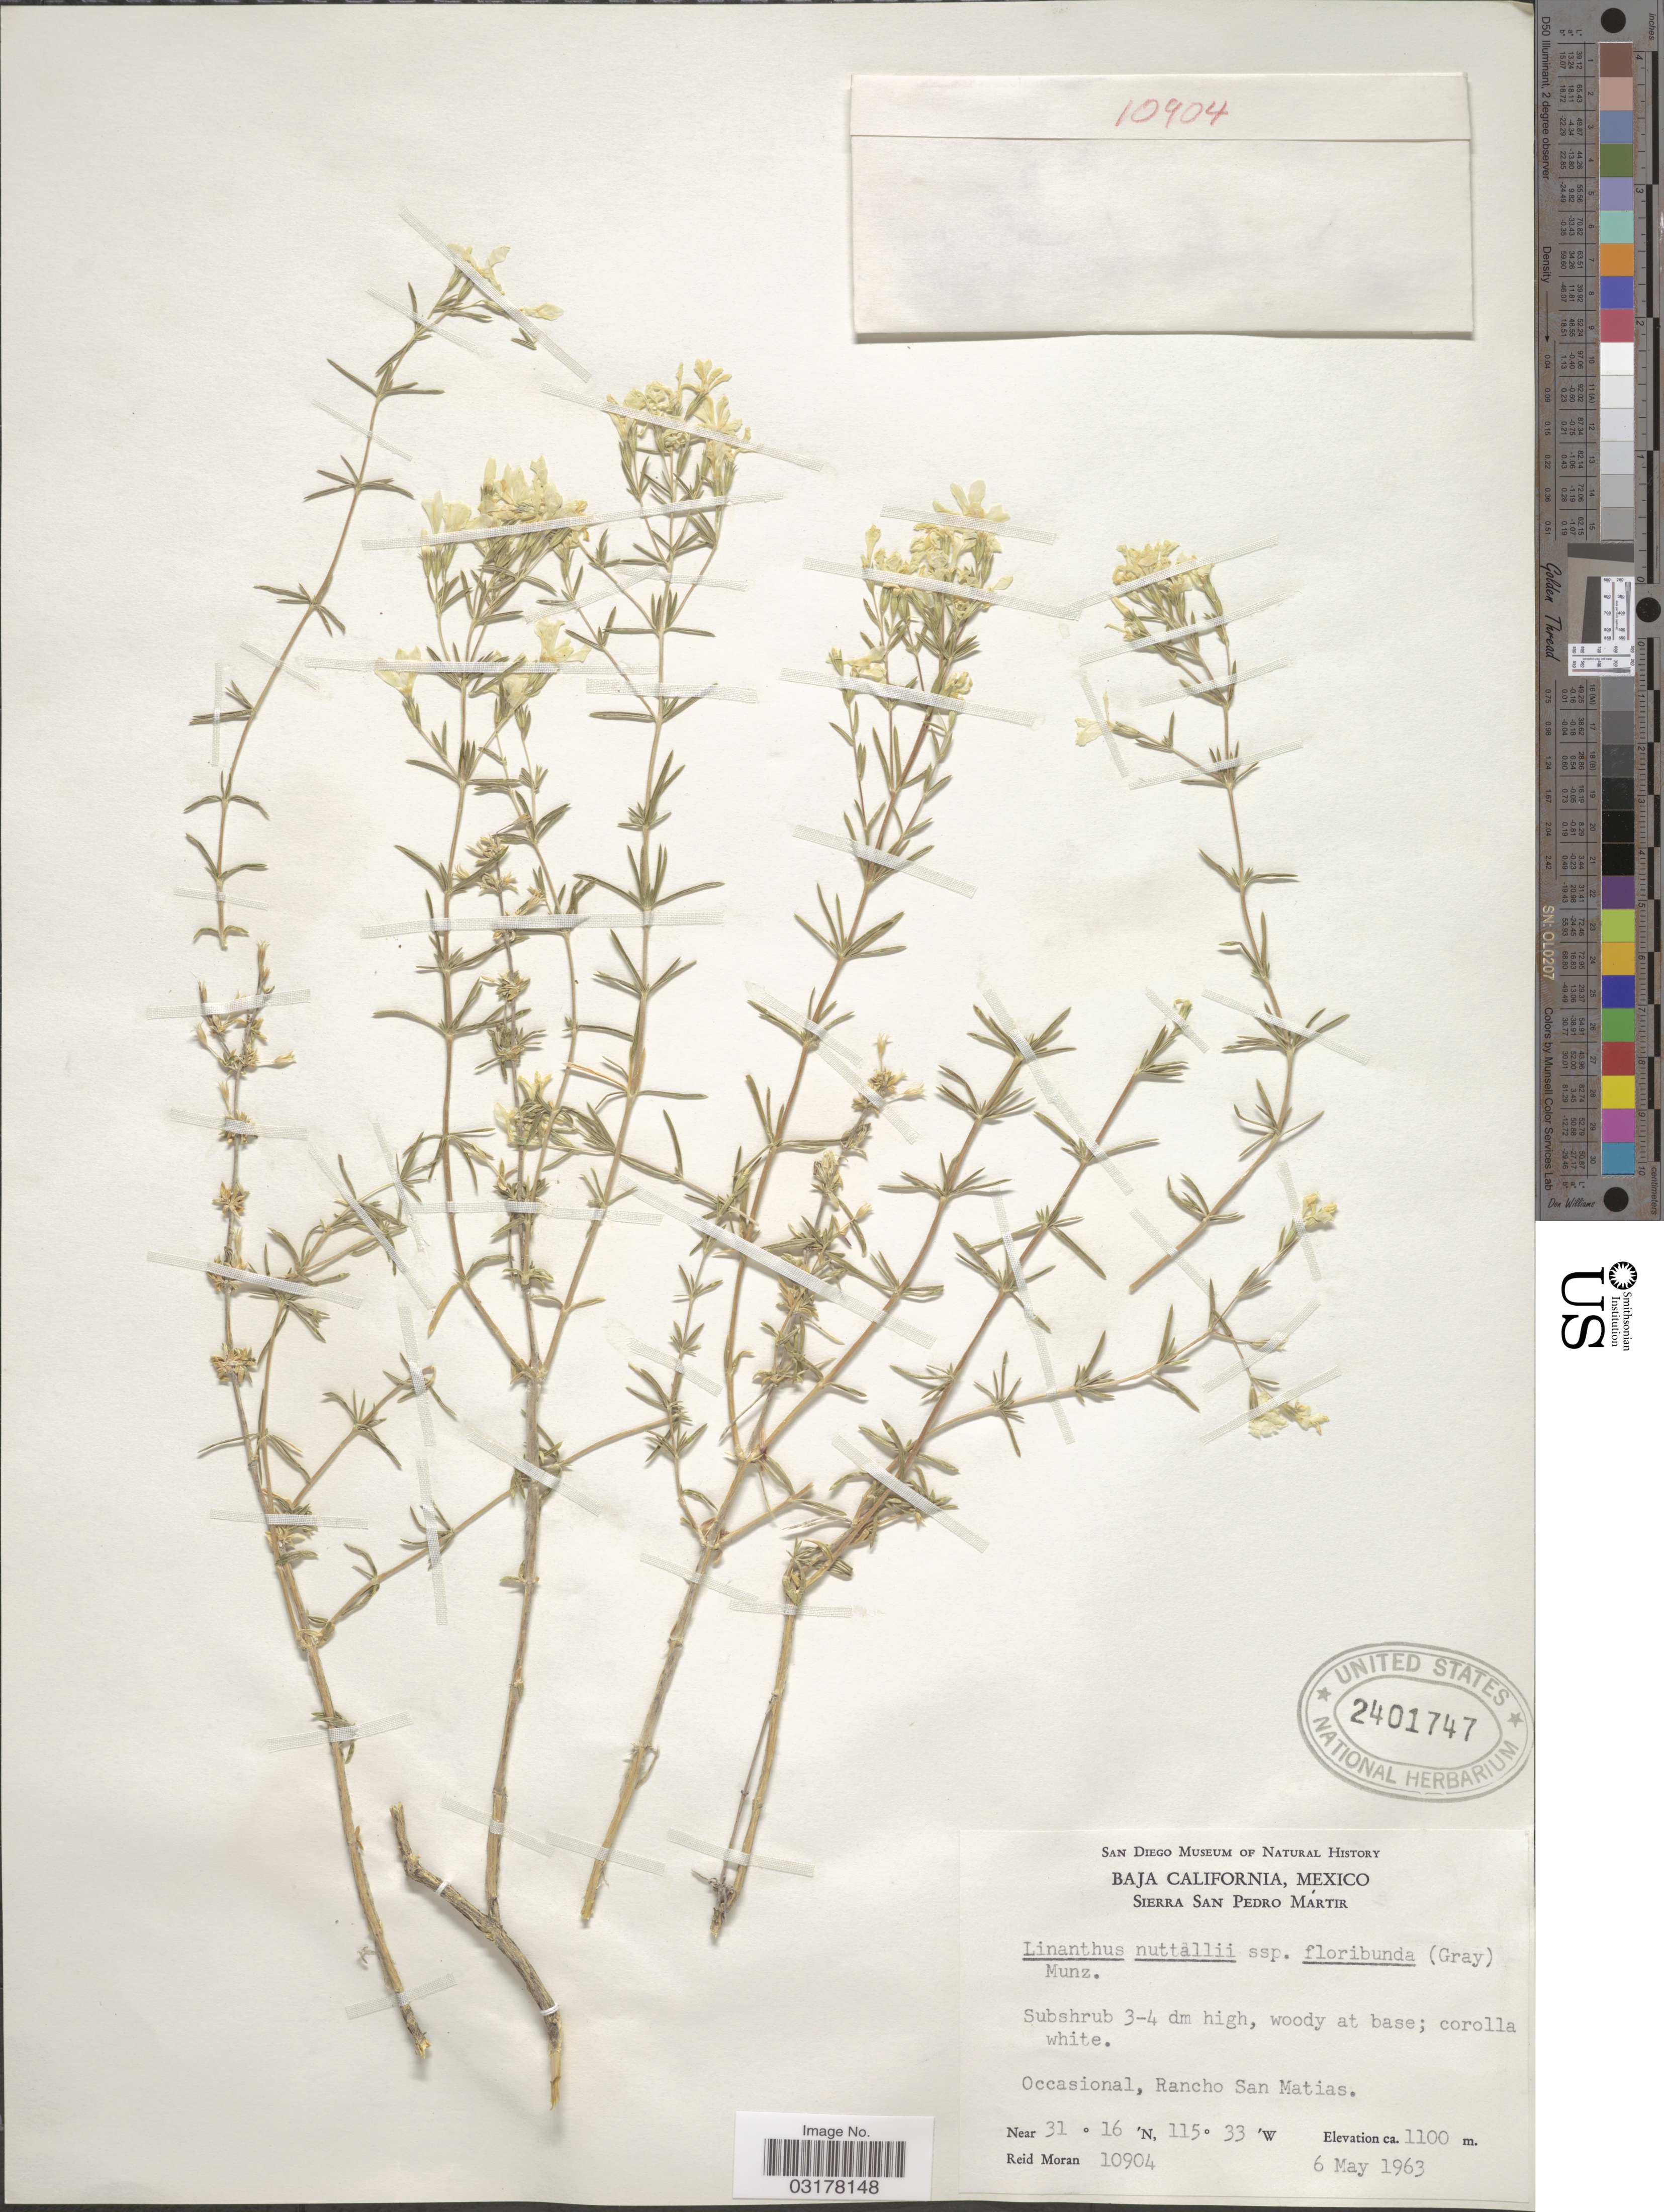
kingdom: Plantae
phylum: Tracheophyta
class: Magnoliopsida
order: Ericales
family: Polemoniaceae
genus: Leptosiphon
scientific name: Leptosiphon floribundus subsp. floribundus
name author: (A. Gray) J.M. Porter & L.A. Johnson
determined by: Strong, Mark T., (BOT), Smithsonian Institution - National Museum of Natural History (UNITED STATES)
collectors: R. Moran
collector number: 10904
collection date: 1963-05-06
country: Mexico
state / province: Baja California Norte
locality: Sierra San Pedro Mártir. Rancho San Matias.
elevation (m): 1100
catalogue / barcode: US 2401747